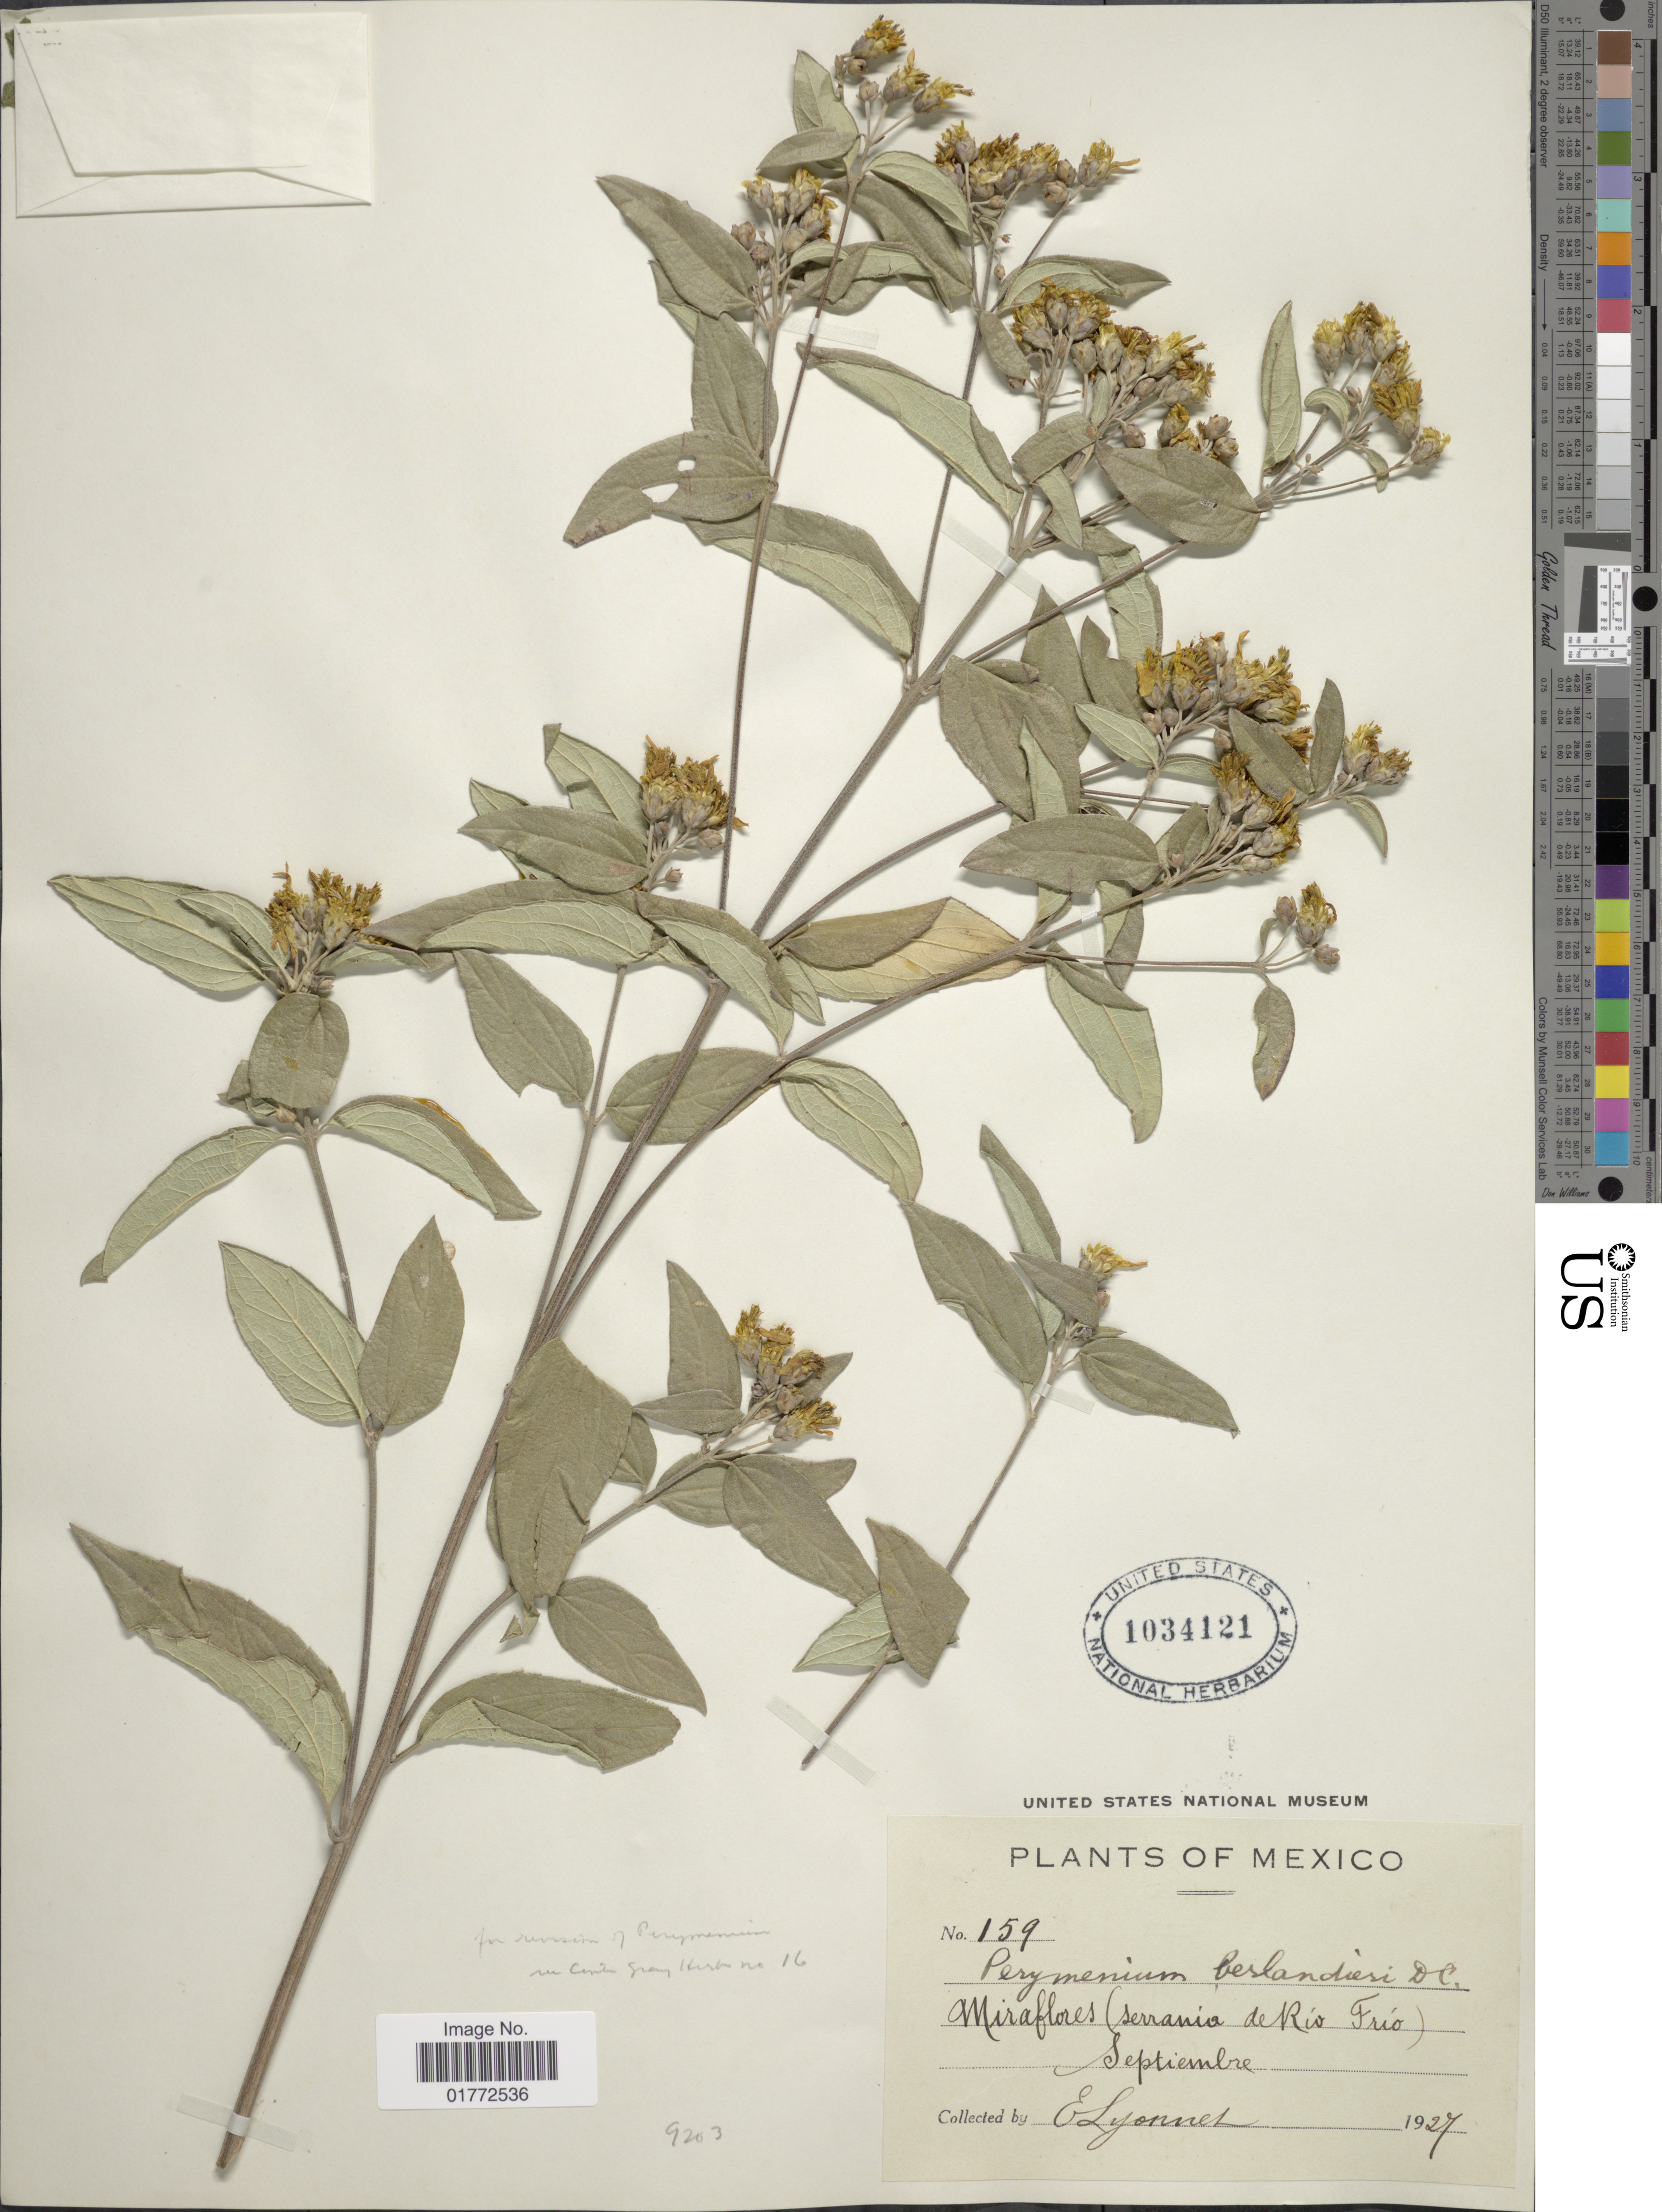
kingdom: Plantae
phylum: Tracheophyta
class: Magnoliopsida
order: Asterales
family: Asteraceae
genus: Perymenium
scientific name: Perymenium berlandieri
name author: DC.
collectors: E. Lyonnet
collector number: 159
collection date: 1927-09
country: Mexico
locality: Miraflores (serranio de Rio Frio)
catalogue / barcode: US 1034121